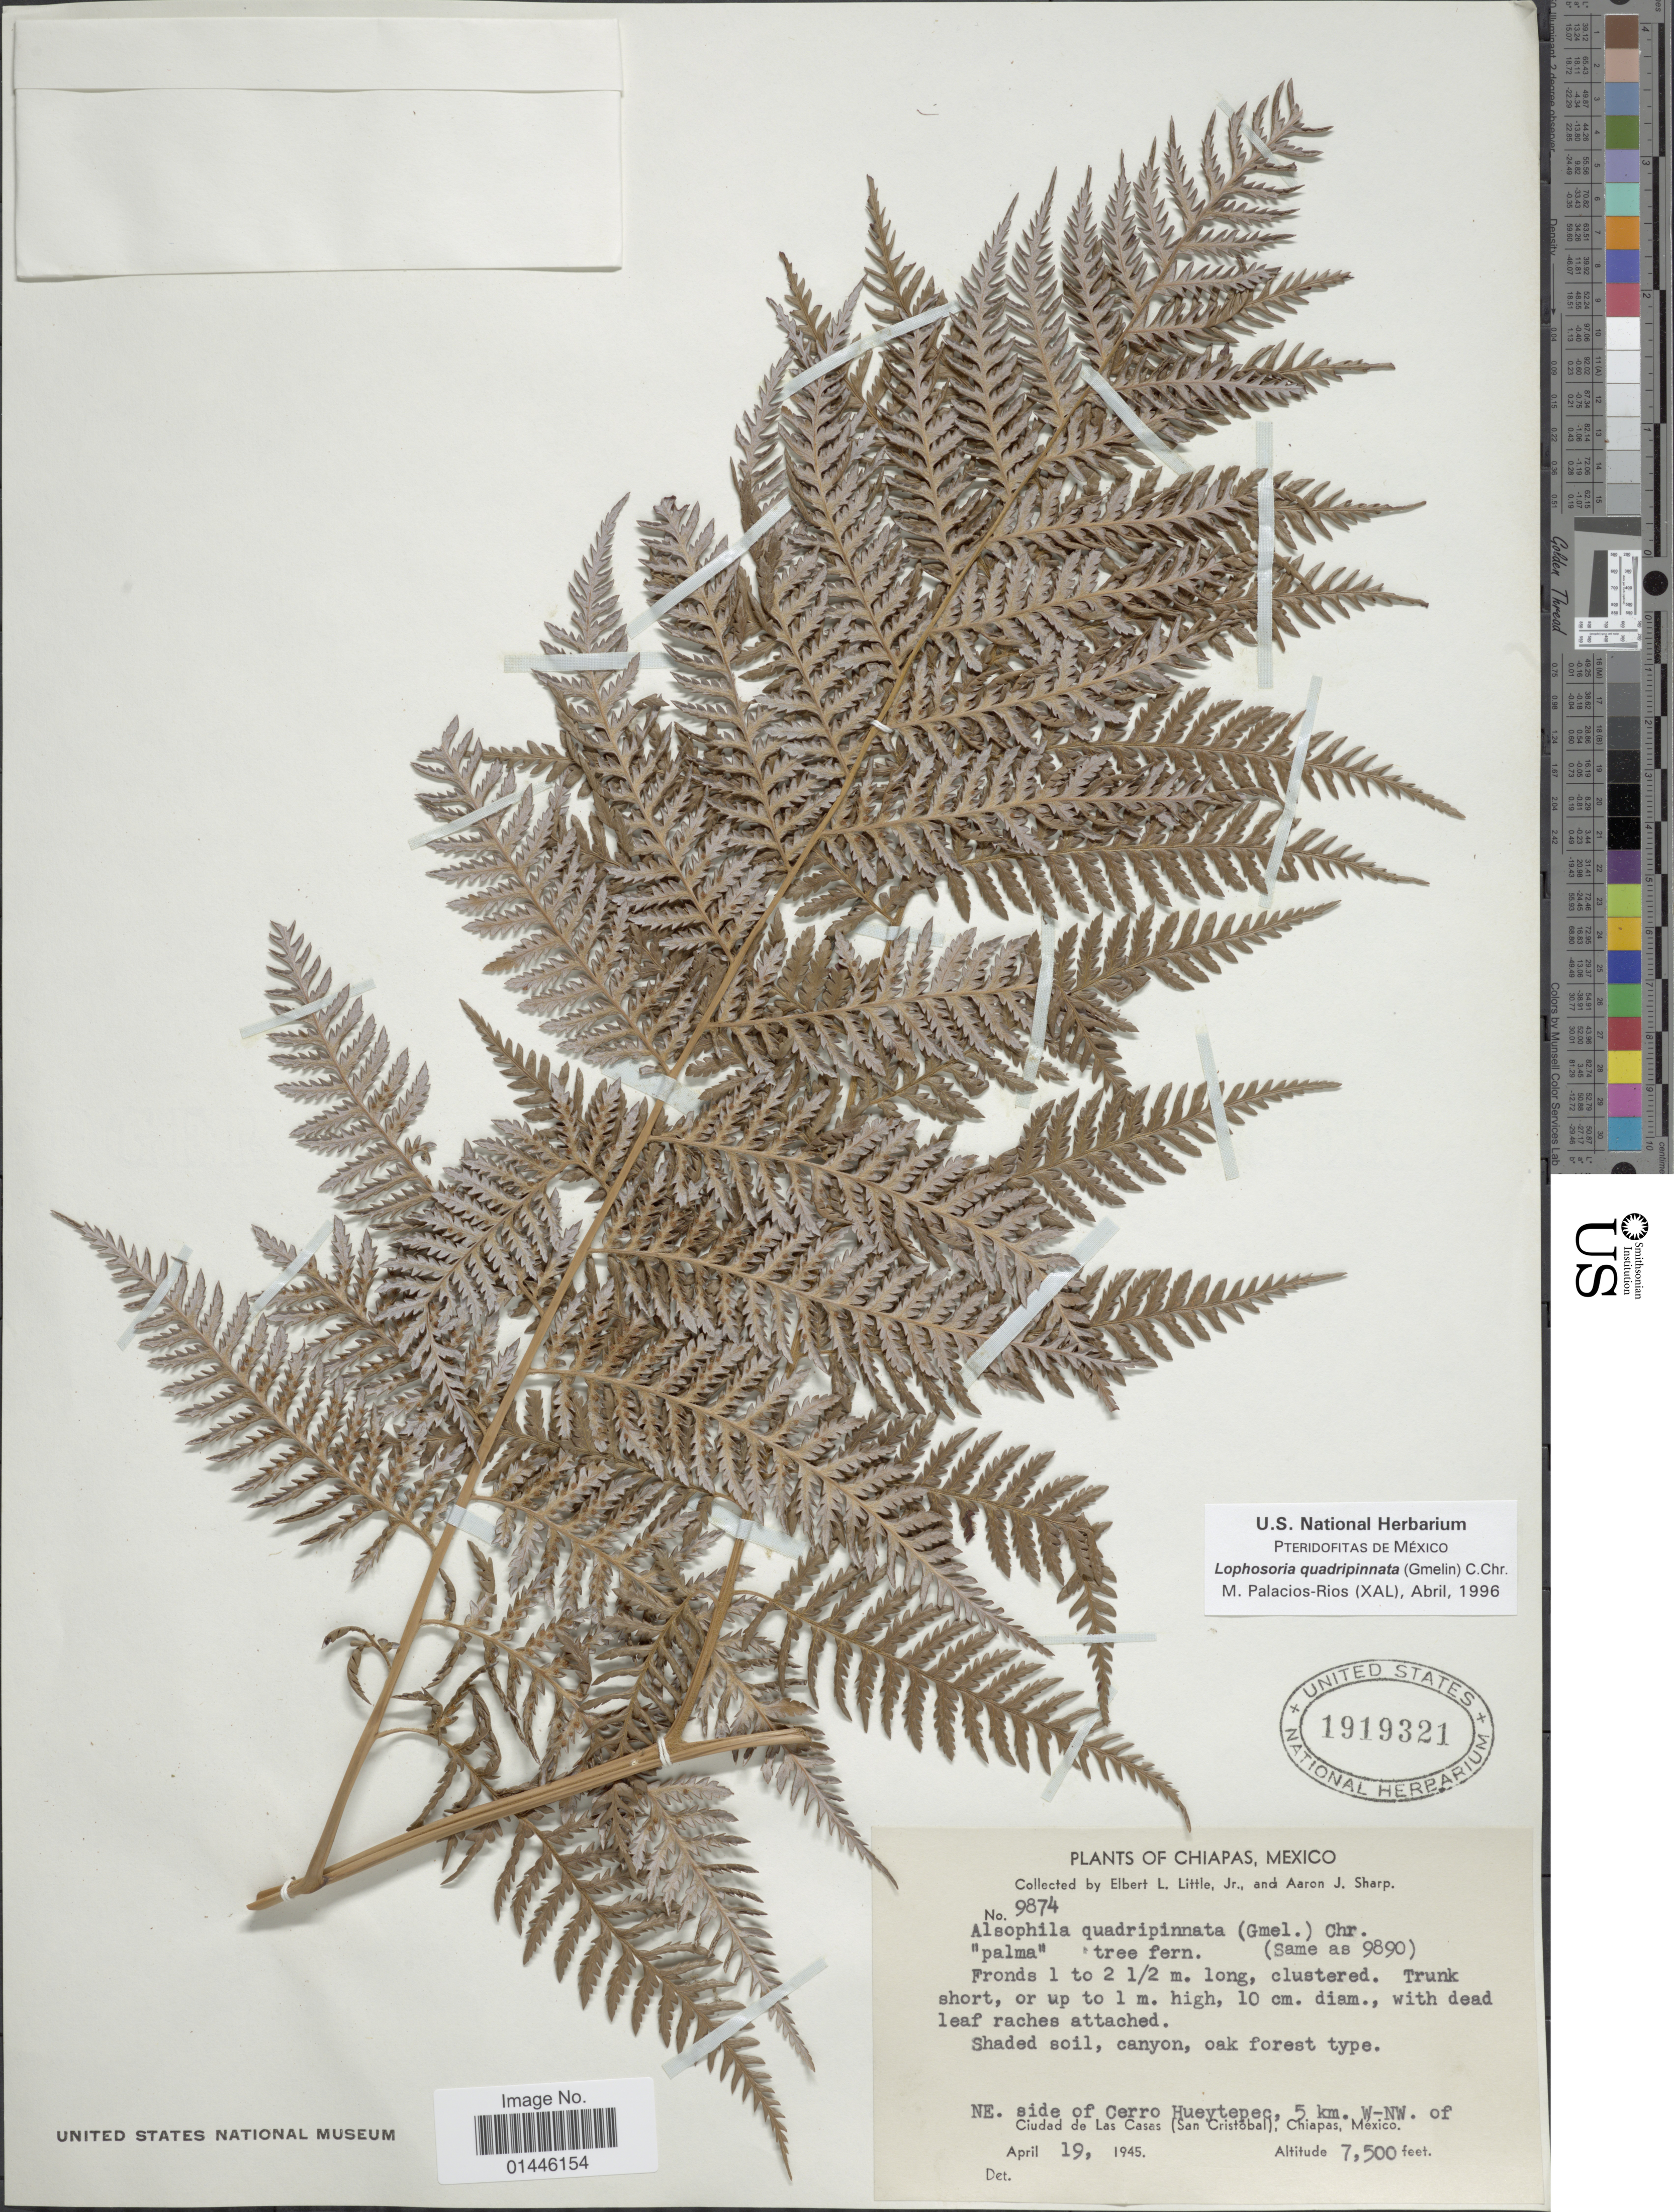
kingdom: Plantae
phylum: Tracheophyta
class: Polypodiopsida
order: Cyatheales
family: Dicksoniaceae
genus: Lophosoria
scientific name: Lophosoria quadripinnata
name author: (J.F. Gmel.) C. Chr.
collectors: E. L. Little & Mrs A. J. Sharp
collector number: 9874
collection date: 1945-04-19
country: Mexico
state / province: Chiapas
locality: NE. side of Cerro Hueyteoec, 5 km. W-NW. of Ciudad de Las Casas (San Cristobal)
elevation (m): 2286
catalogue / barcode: US 1919321